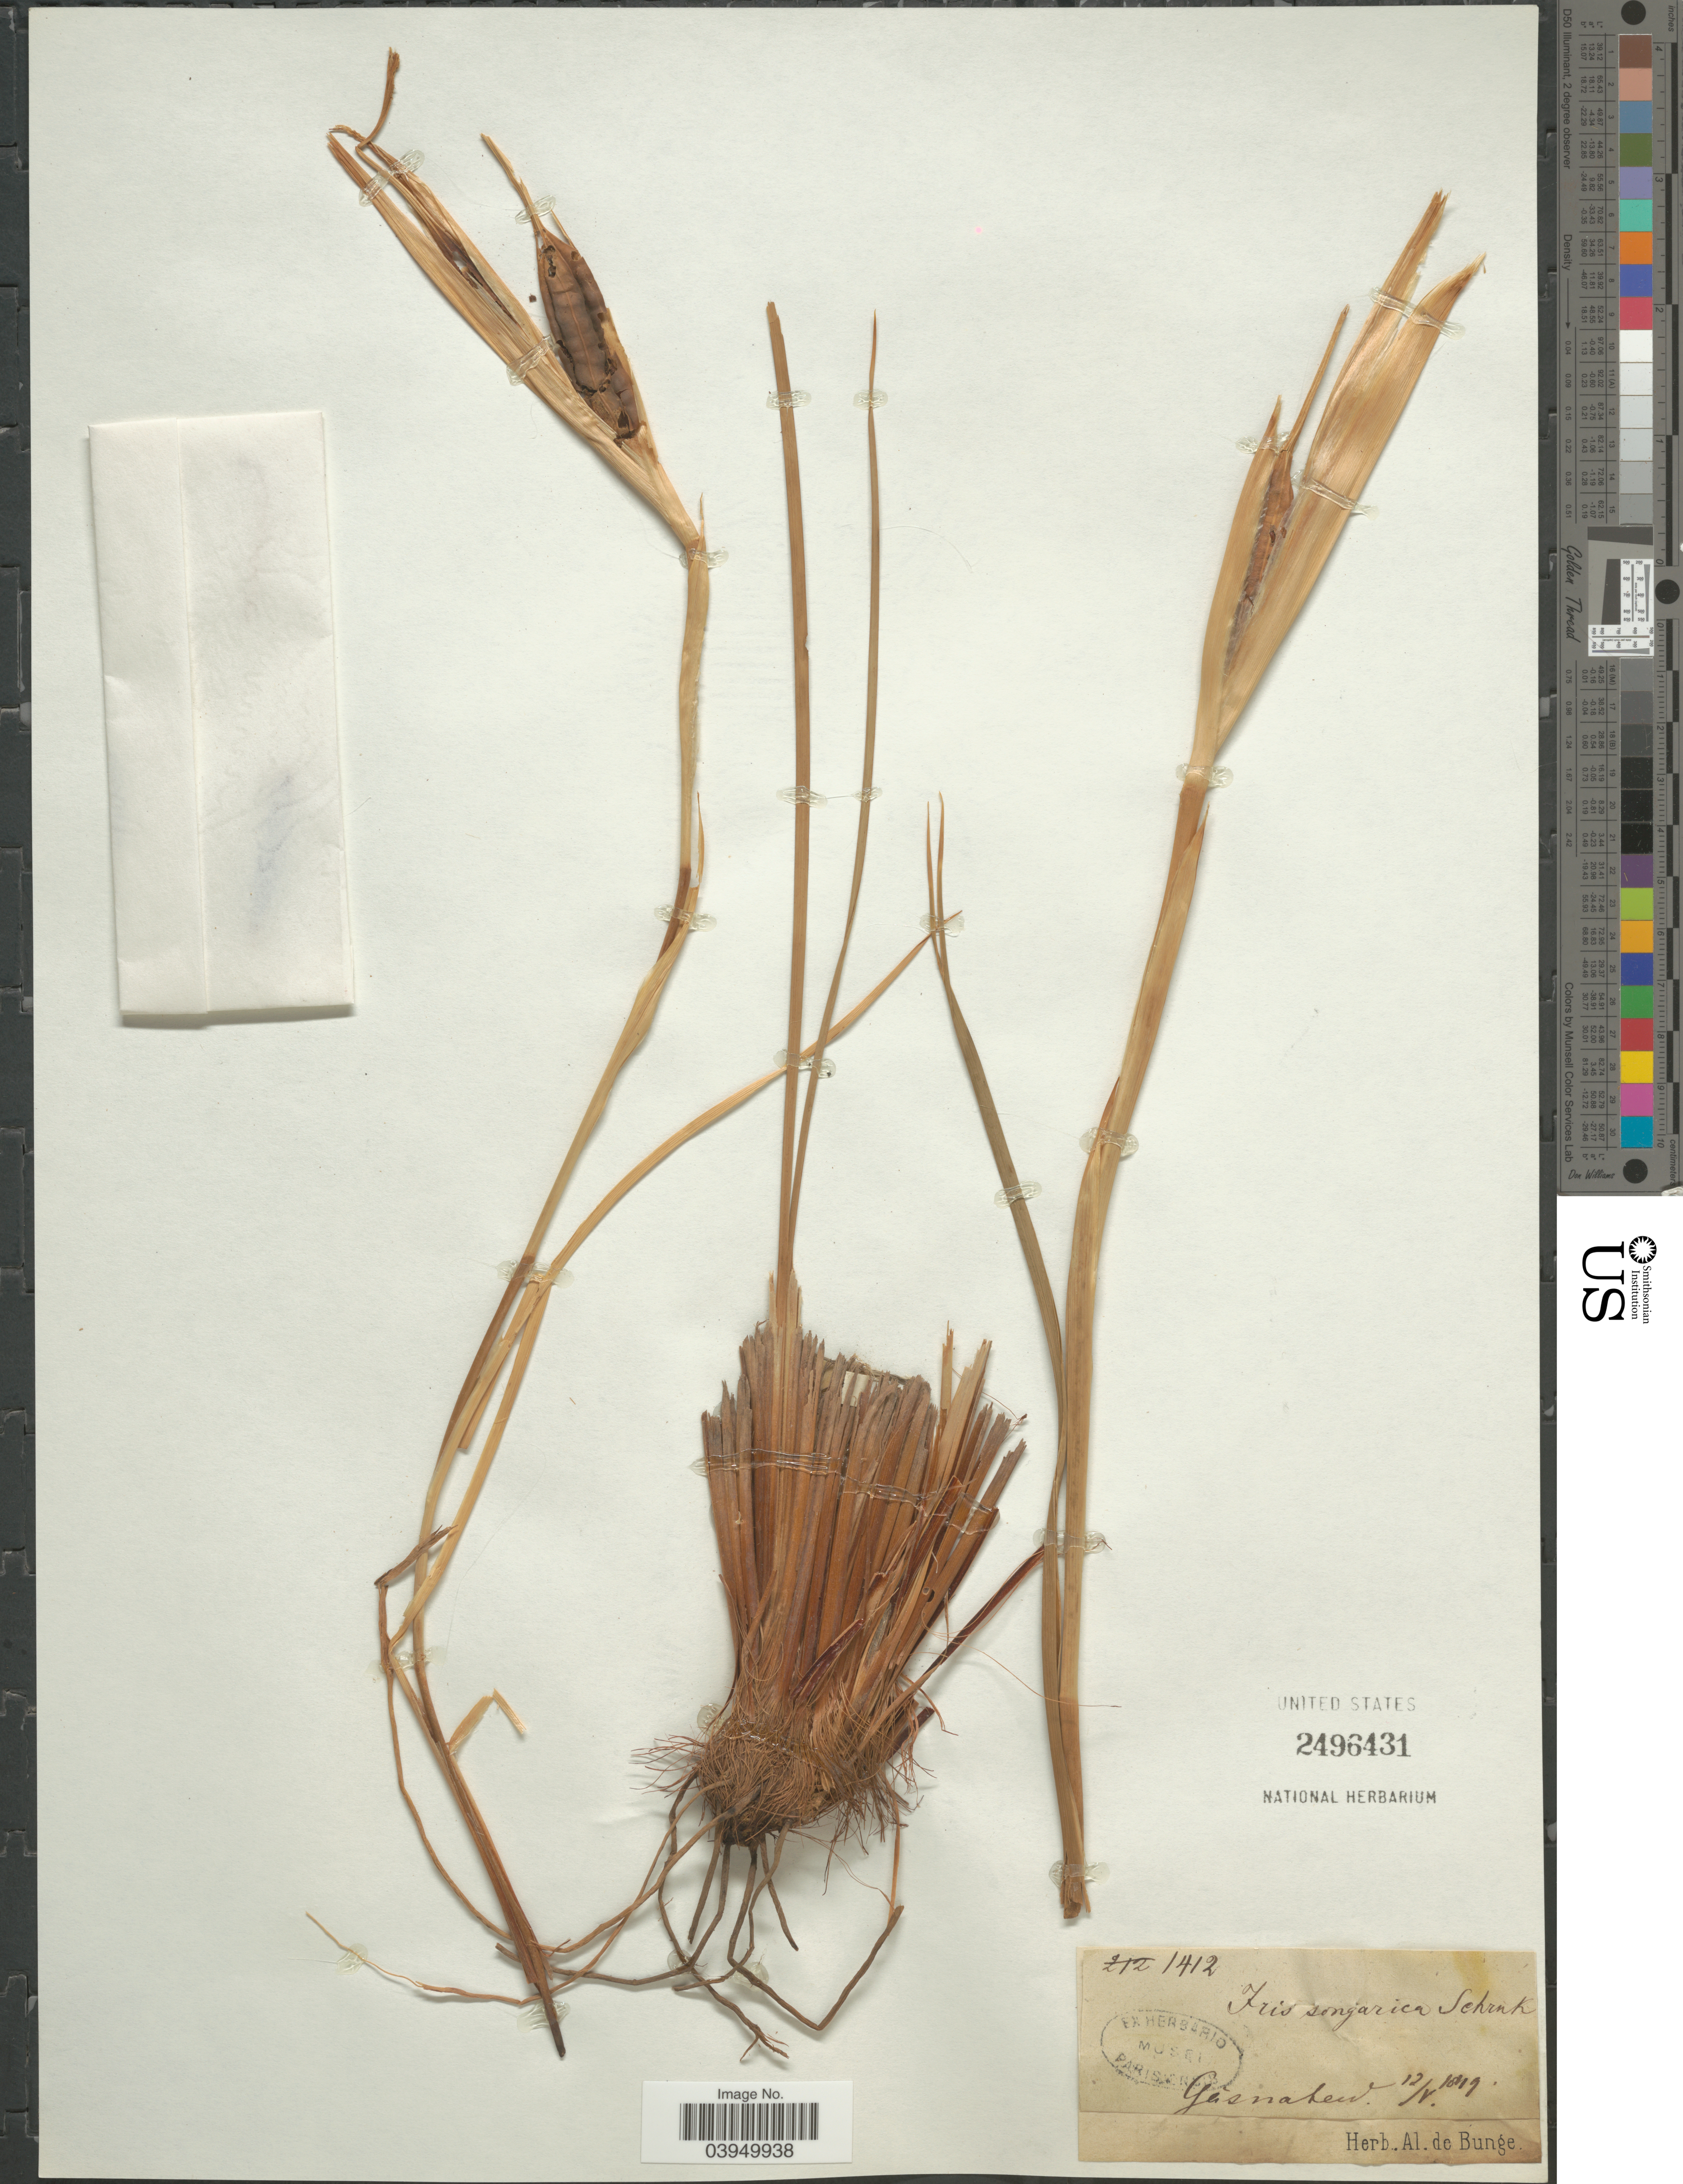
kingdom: Plantae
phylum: Tracheophyta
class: Liliopsida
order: Asparagales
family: Iridaceae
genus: Iris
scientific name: Iris songarica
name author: Schrenk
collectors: Ex Herb. A. De Bunge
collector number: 1412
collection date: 1819-05-12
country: Germany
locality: Geiseberg.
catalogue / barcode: US 2496431